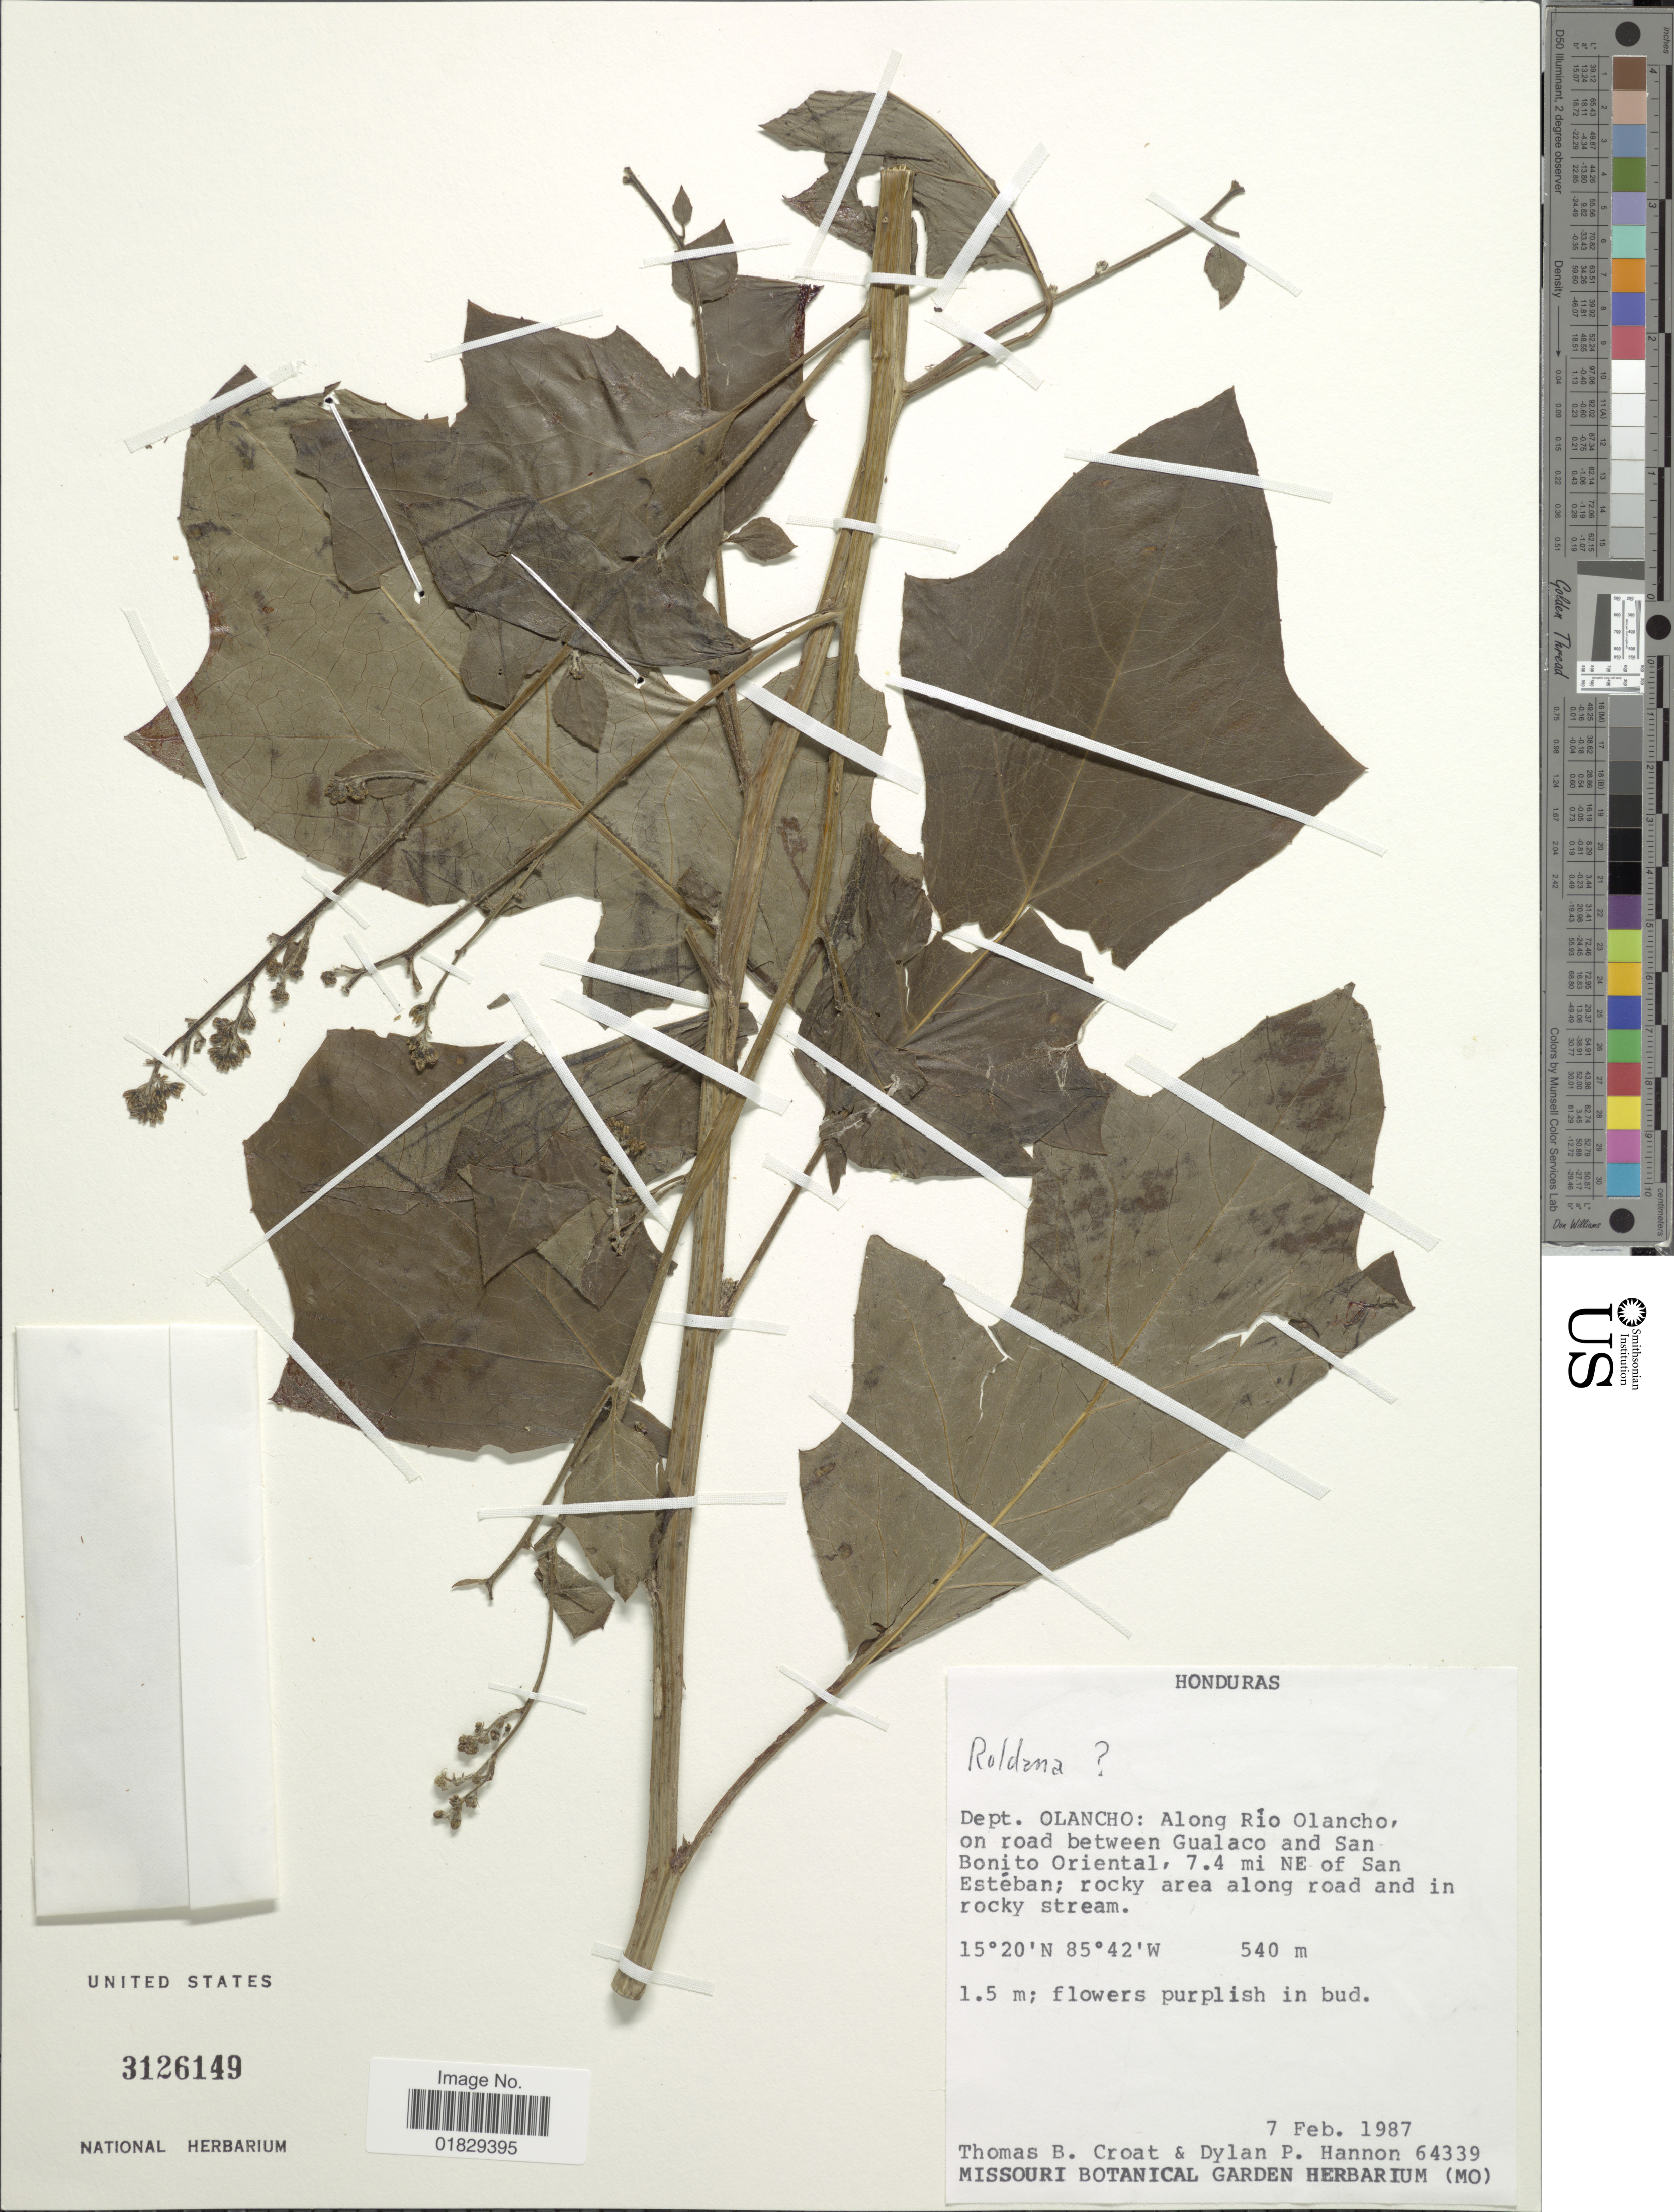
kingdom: Plantae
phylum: Tracheophyta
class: Magnoliopsida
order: Asterales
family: Asteraceae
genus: Roldana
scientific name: Roldana sp.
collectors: T. B. Croat & D. Hannon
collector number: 64339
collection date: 1987-02-07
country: Honduras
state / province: Olancho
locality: Dept. Olancho: Along Río Olancho, on road between Gualaco and San Bonito Oriental, 7.4 mi NE of San Estéban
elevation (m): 540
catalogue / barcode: US 3126149